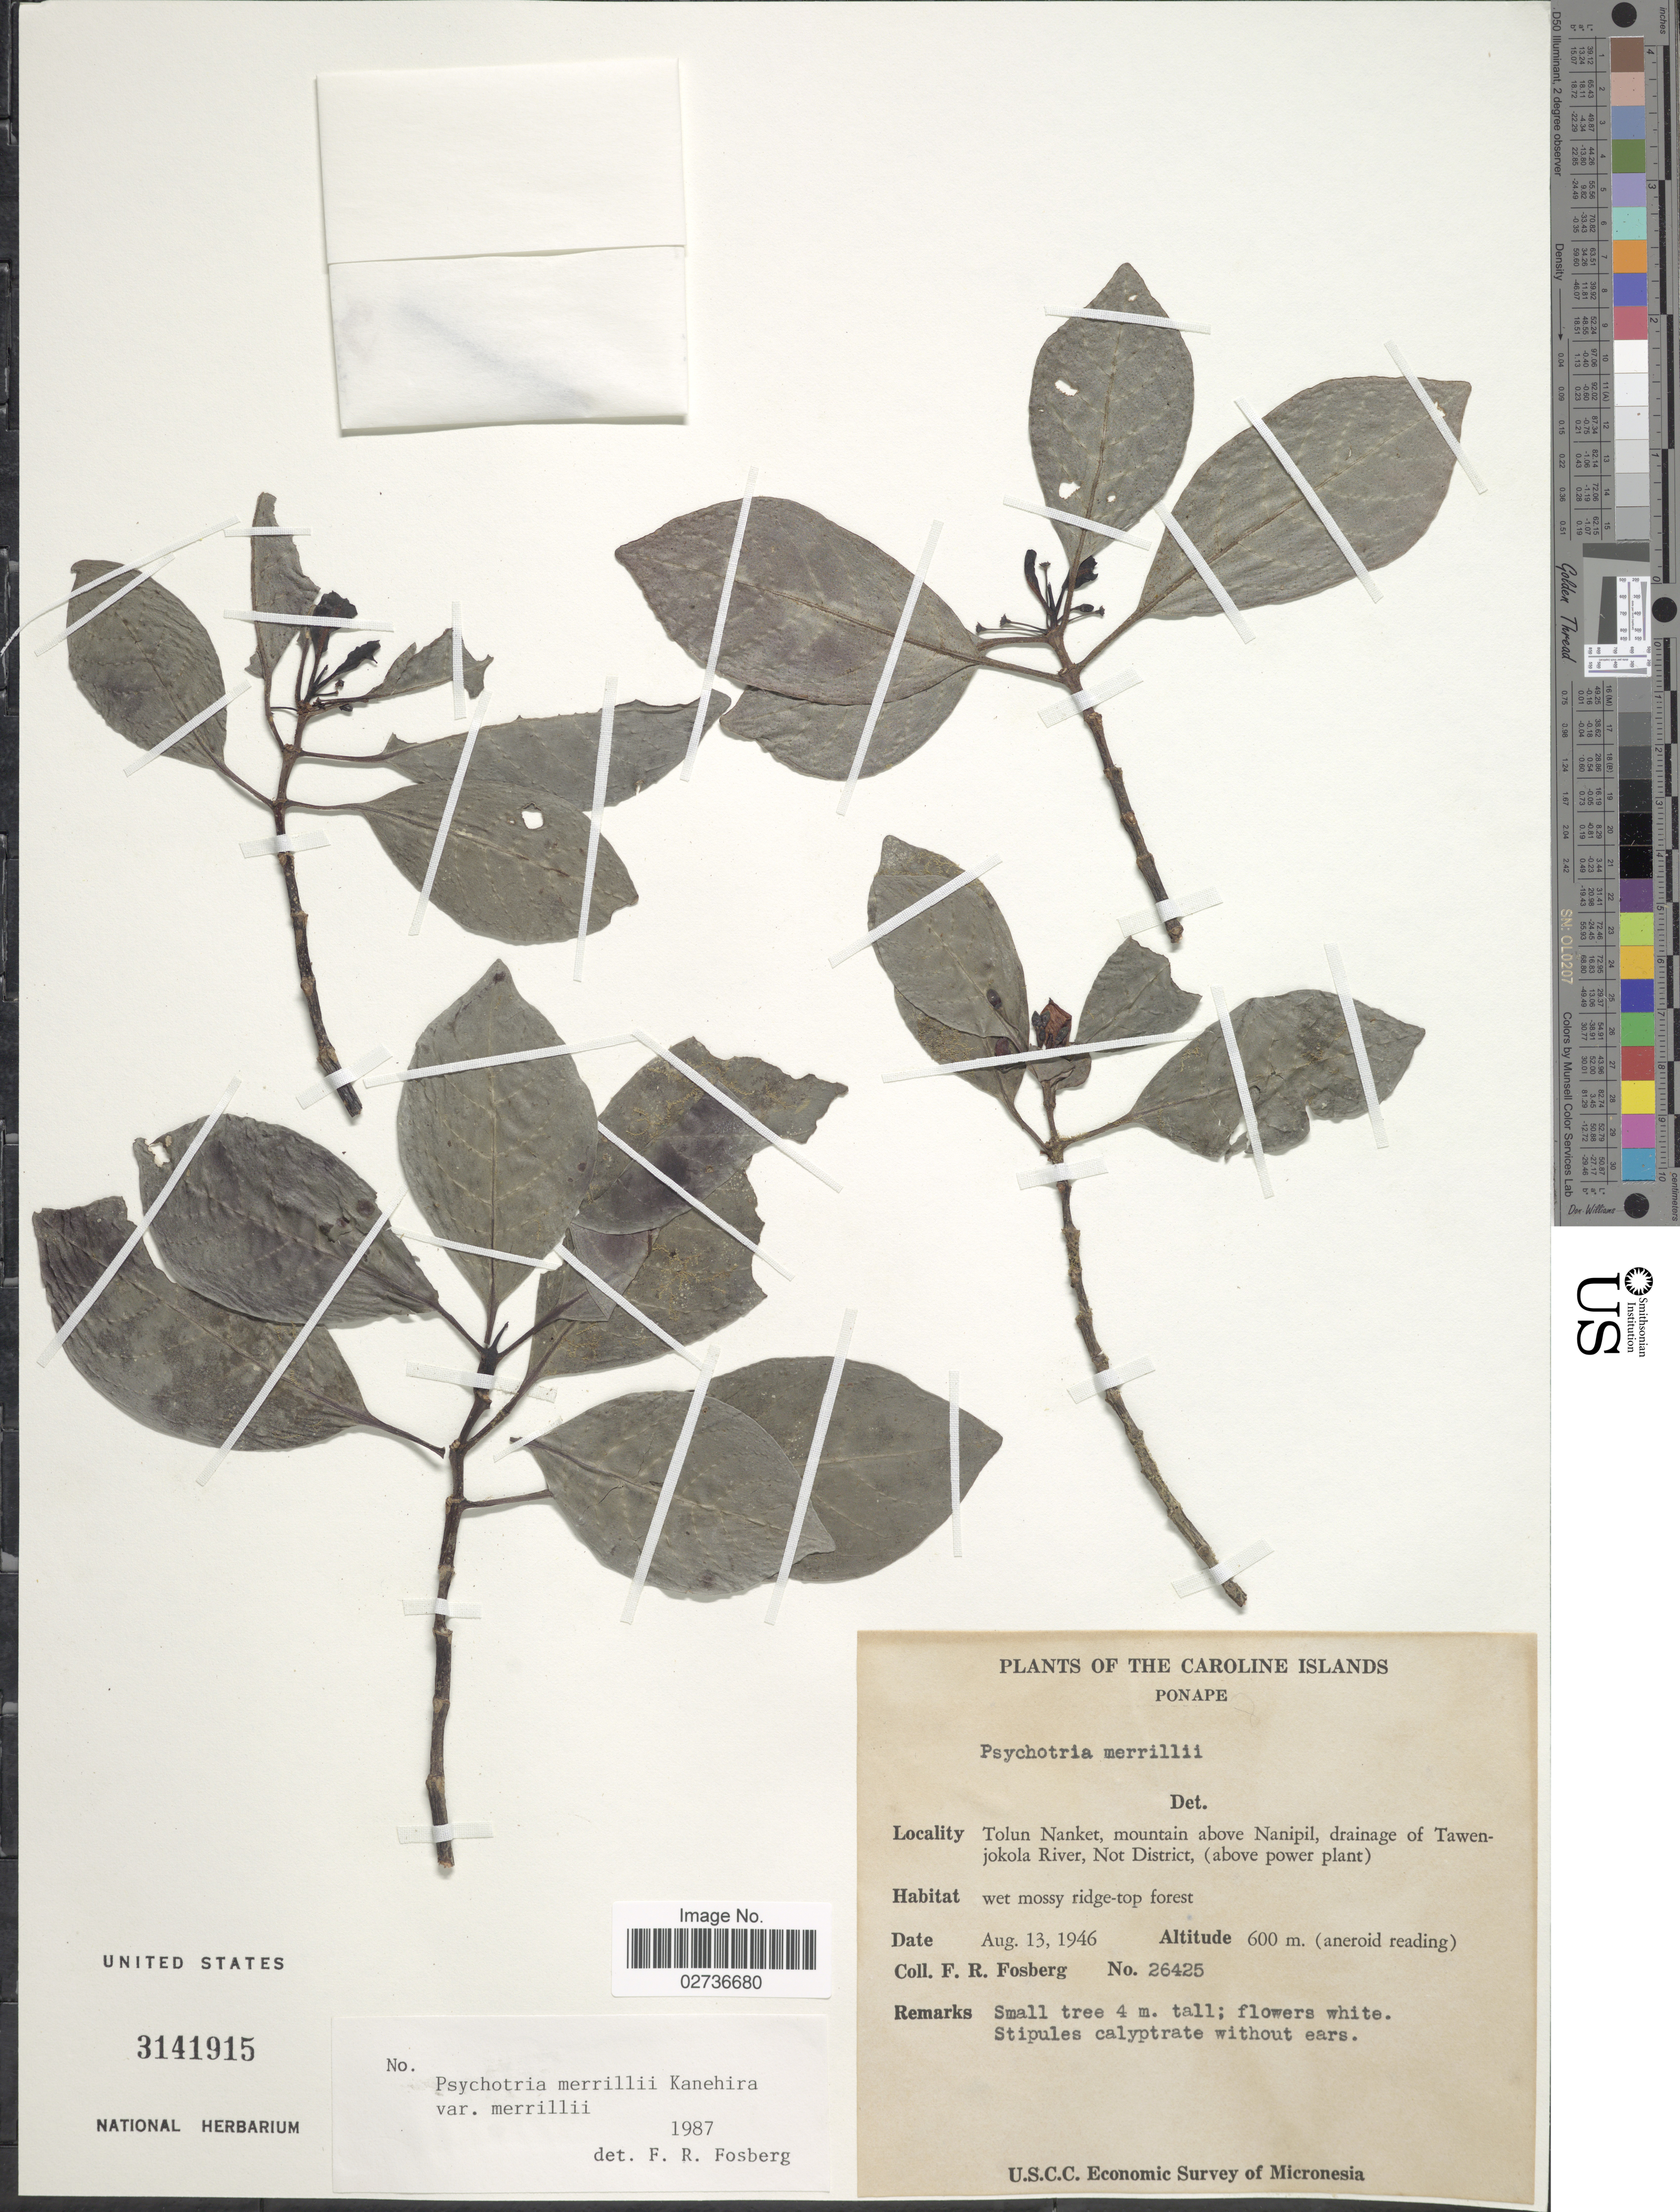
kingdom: Plantae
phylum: Tracheophyta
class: Magnoliopsida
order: Gentianales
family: Rubiaceae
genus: Psychotria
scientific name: Psychotria merrillii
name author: Kaneh.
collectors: F. R. Fosberg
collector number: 26425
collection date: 1946-08-13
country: Micronesia, Federated States of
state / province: Pohnpei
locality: The Caroline Islands, Ponape, Tolun Nanket, mountain above Nanipil, drainage of Tawenjokola River, Not District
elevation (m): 600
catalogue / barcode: US 3141915